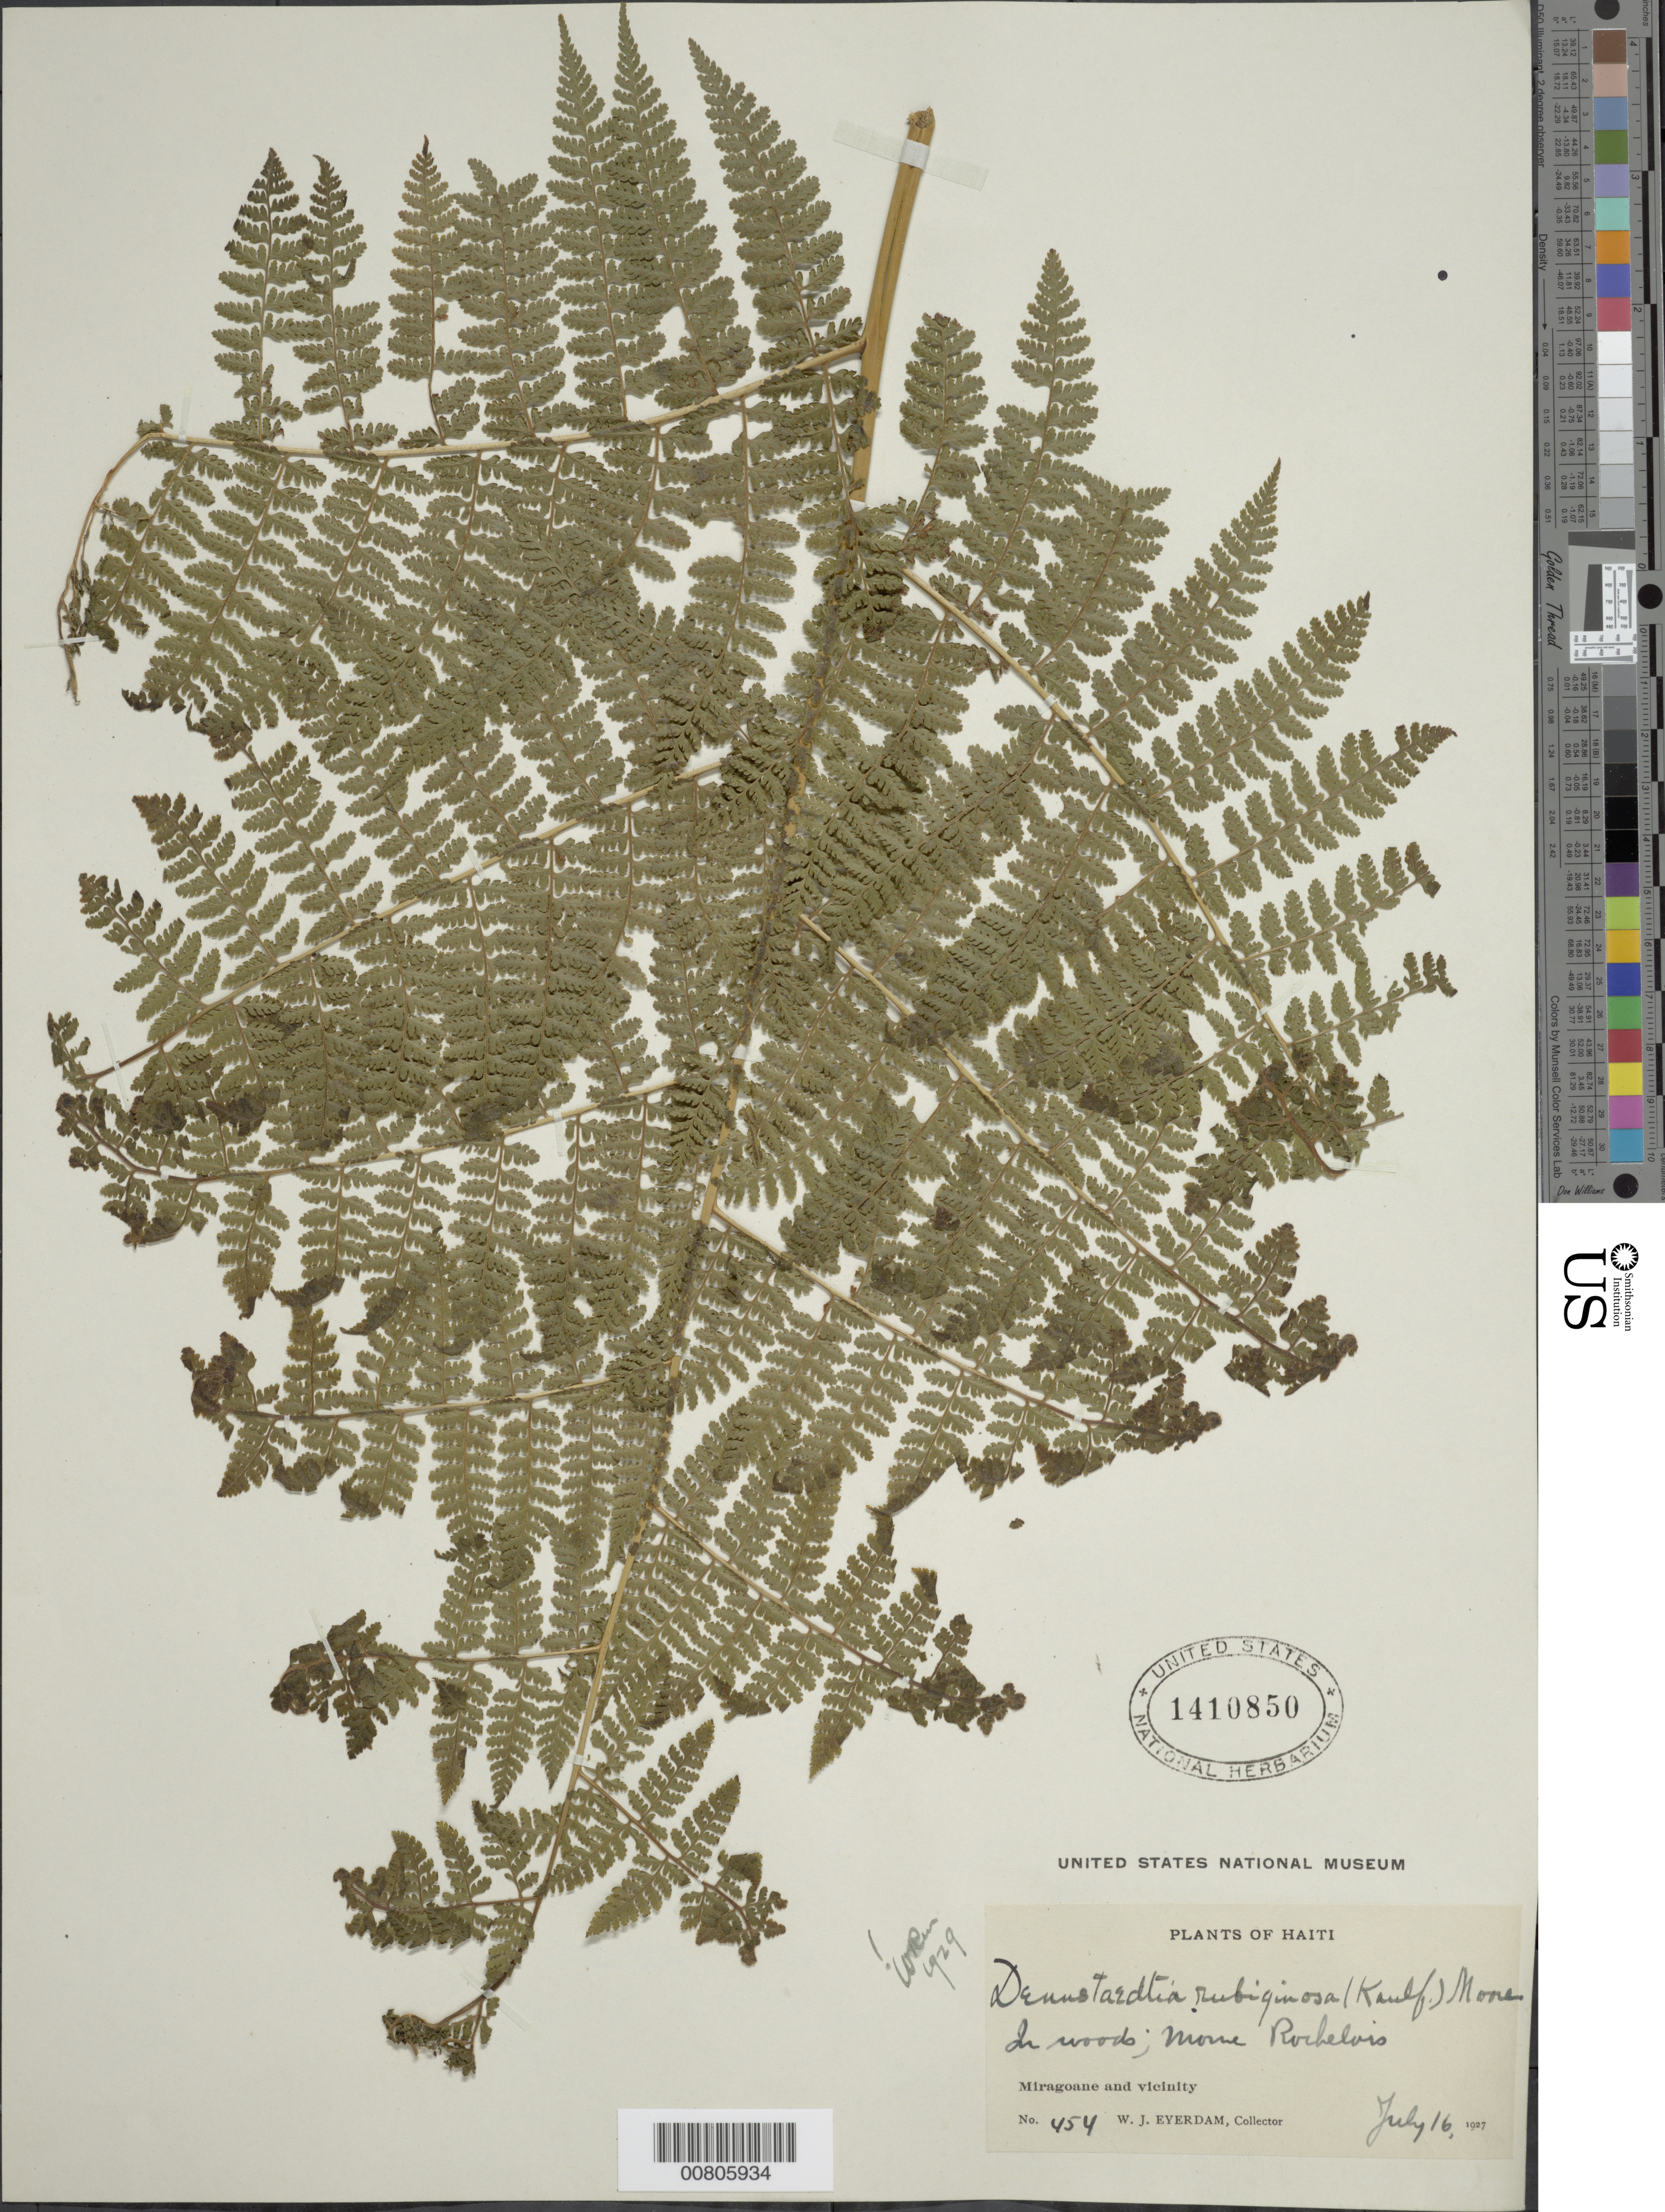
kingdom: Plantae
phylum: Tracheophyta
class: Polypodiopsida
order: Polypodiales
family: Dennstaedtiaceae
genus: Dennstaedtia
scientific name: Dennstaedtia cicutaria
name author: (Sw.) T. Moore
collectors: W. J. Eyerdam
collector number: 454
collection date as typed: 16 Jul 1927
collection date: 1927-07-16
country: Haiti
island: Hispaniola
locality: Miragoane and vicinity; Morne Rochelois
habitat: Woods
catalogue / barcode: US 1410850